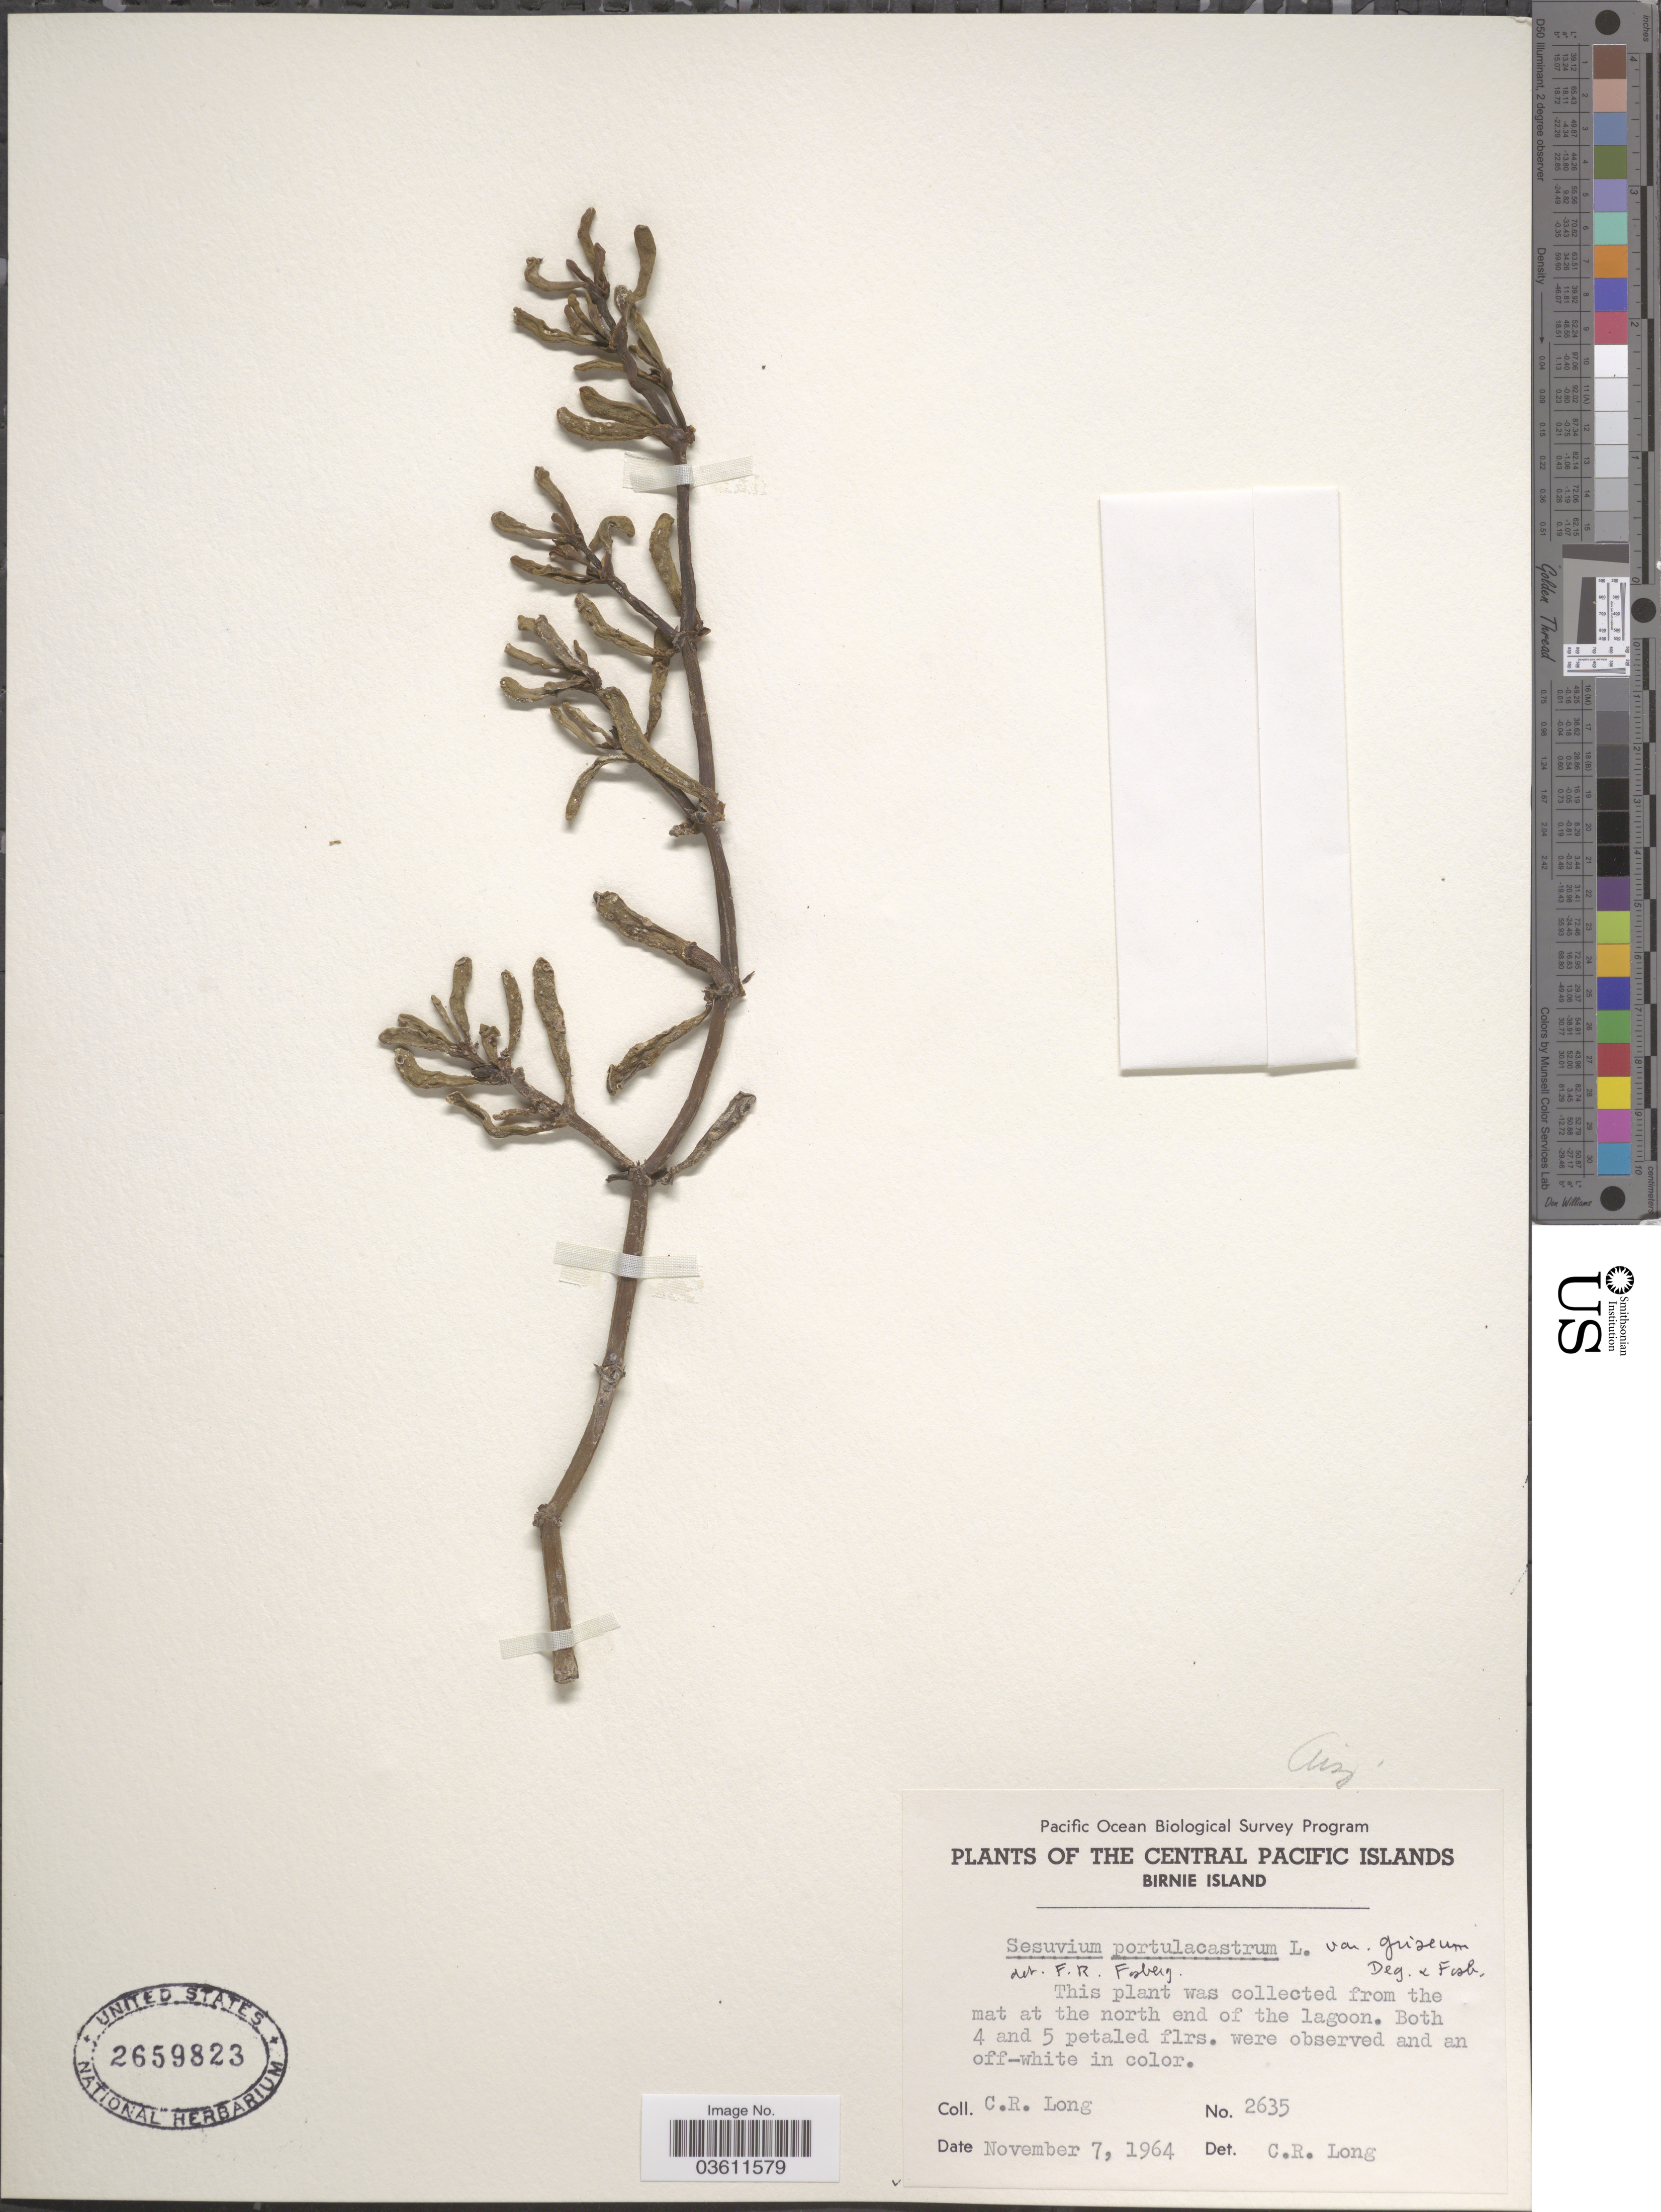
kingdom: Plantae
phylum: Tracheophyta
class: Magnoliopsida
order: Caryophyllales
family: Aizoaceae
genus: Sesuvium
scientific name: Sesuvium portulacastrum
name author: (L.) L.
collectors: C. R. Long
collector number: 2635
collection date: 1964-11-07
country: Kiribati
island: Birnie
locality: The Central Pacific Islands. Birnie Island. From the mat at the north end of the lagoon.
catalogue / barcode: US 2659823